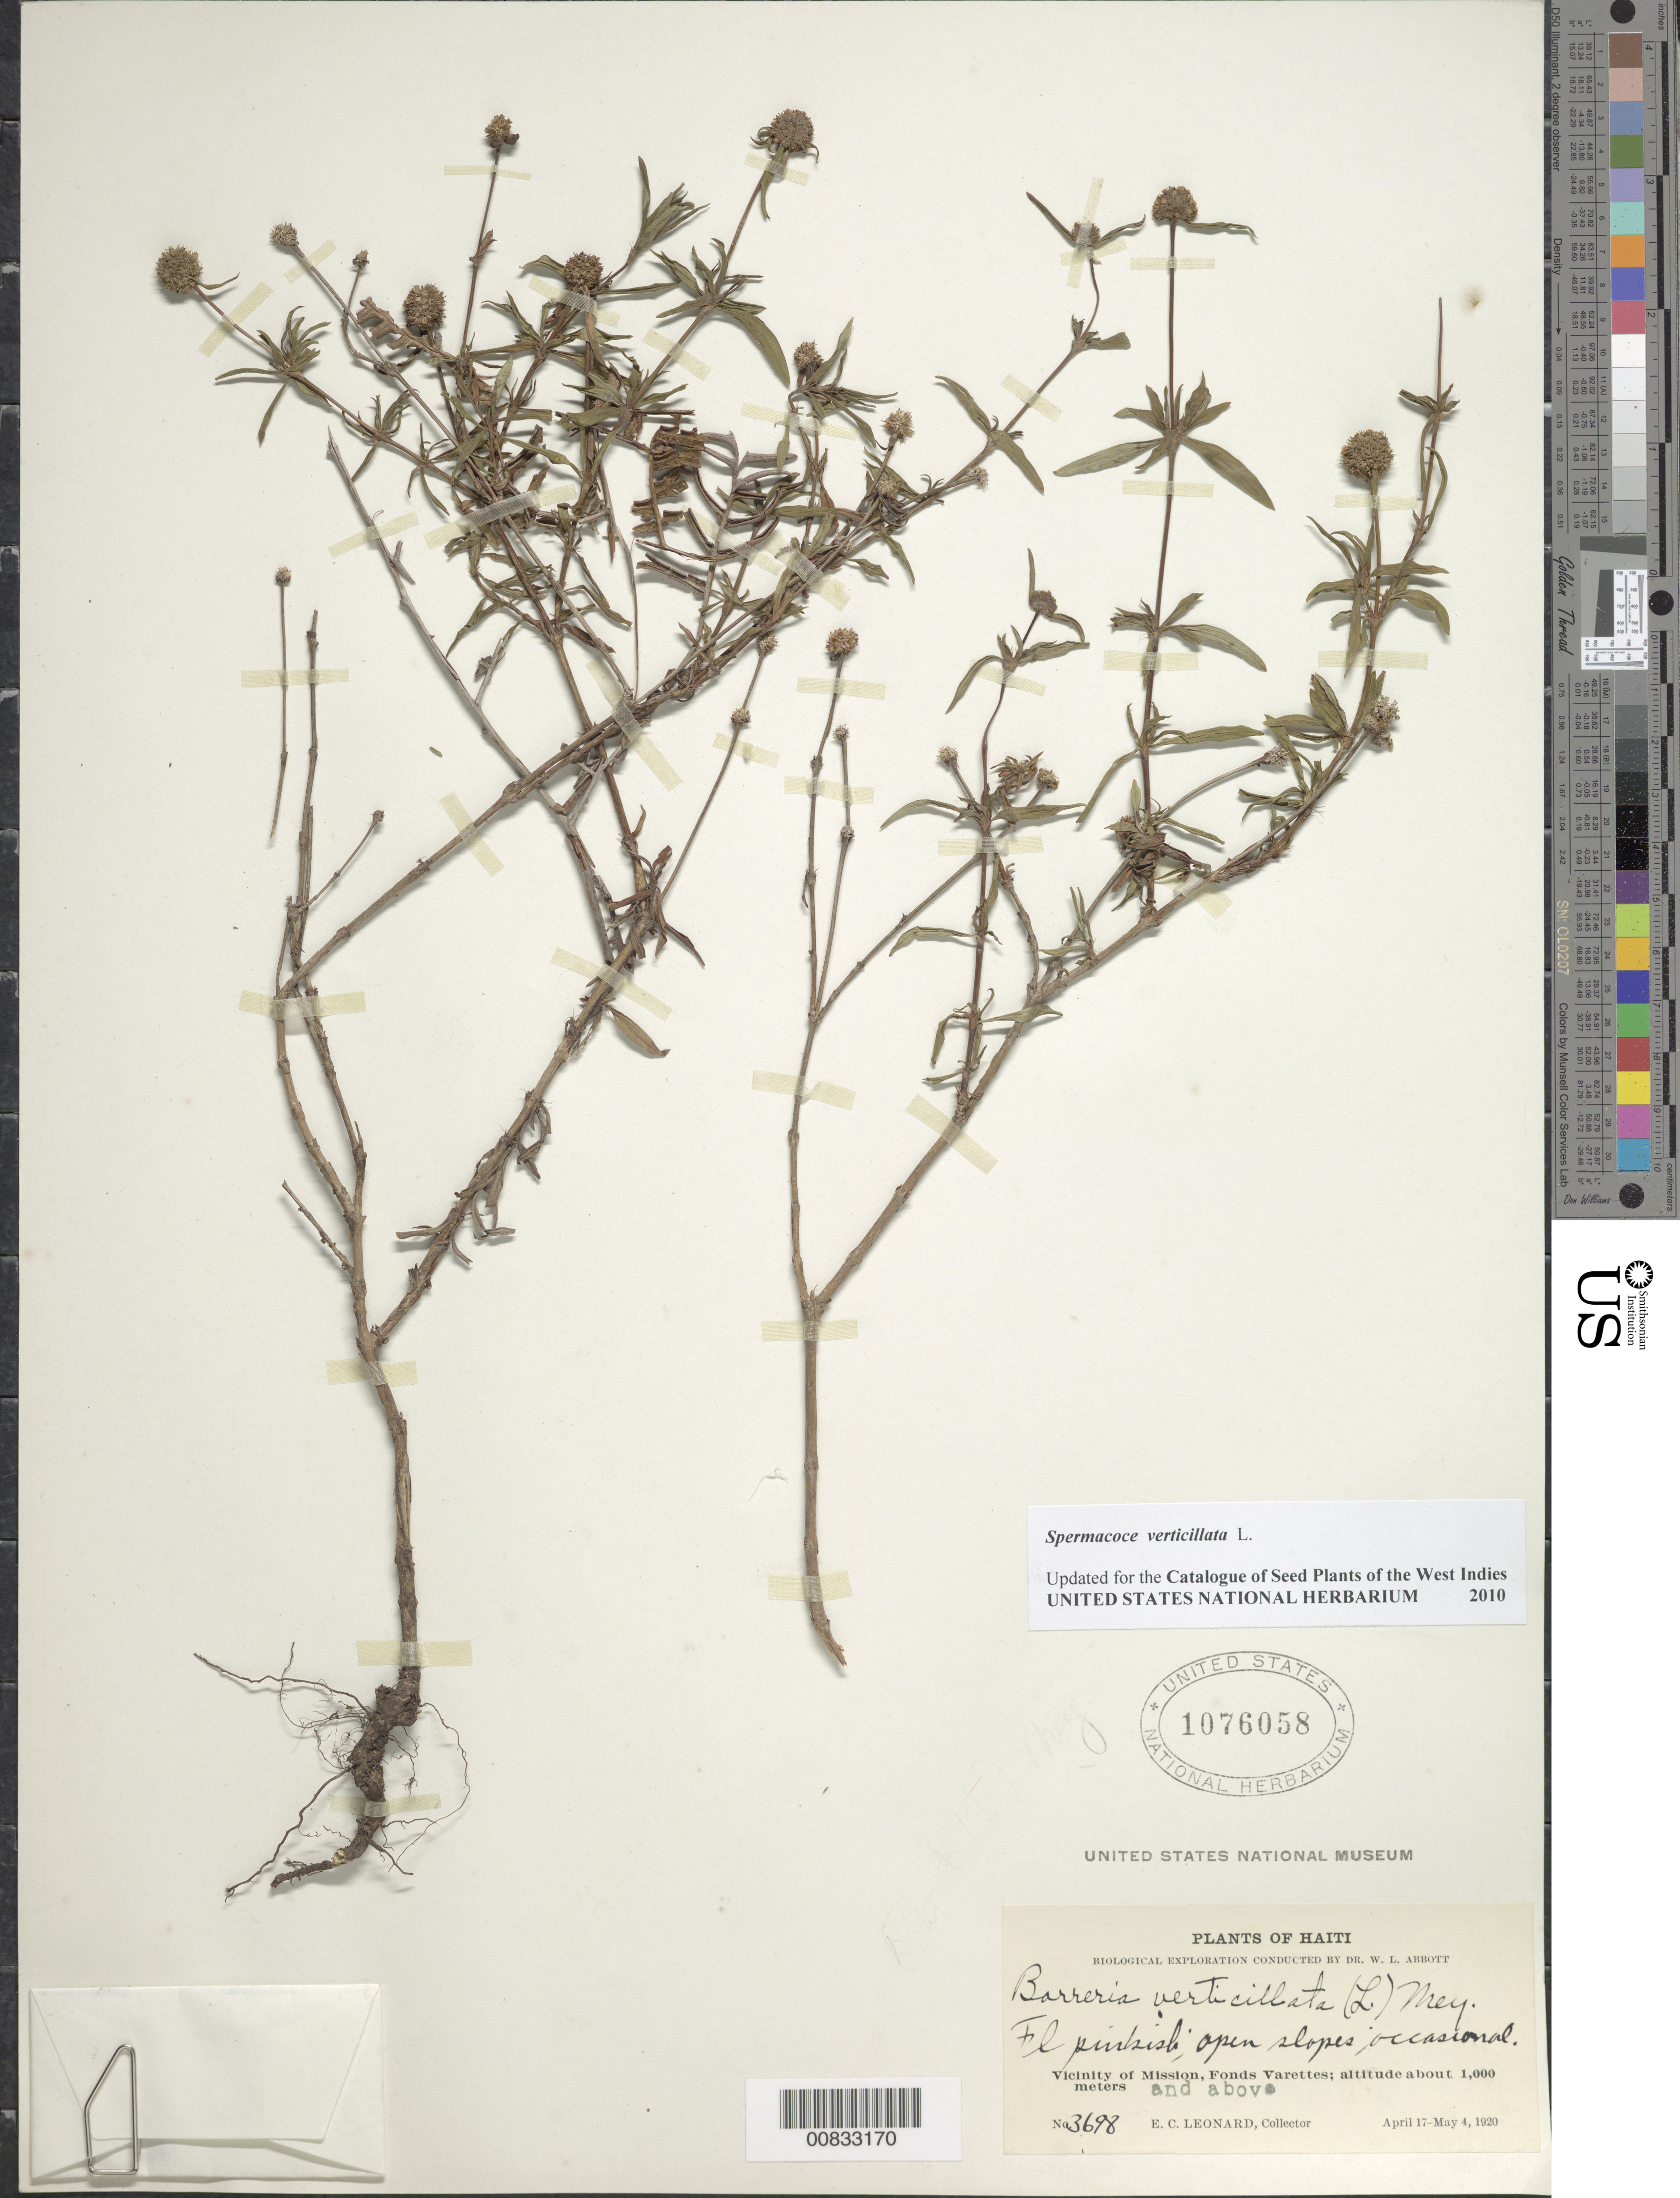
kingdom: Plantae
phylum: Tracheophyta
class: Magnoliopsida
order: Gentianales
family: Rubiaceae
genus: Spermacoce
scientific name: Spermacoce verticillata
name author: L.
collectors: E. C. Leonard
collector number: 3698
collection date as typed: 17 Apr 1920 to 04 May 1920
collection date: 1920-04-17/1920-05-04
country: Haiti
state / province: Ouest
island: Hispaniola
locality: Vicinity of Mission, Fond Verrettes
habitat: Open slopes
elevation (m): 1000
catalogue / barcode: US 1076058